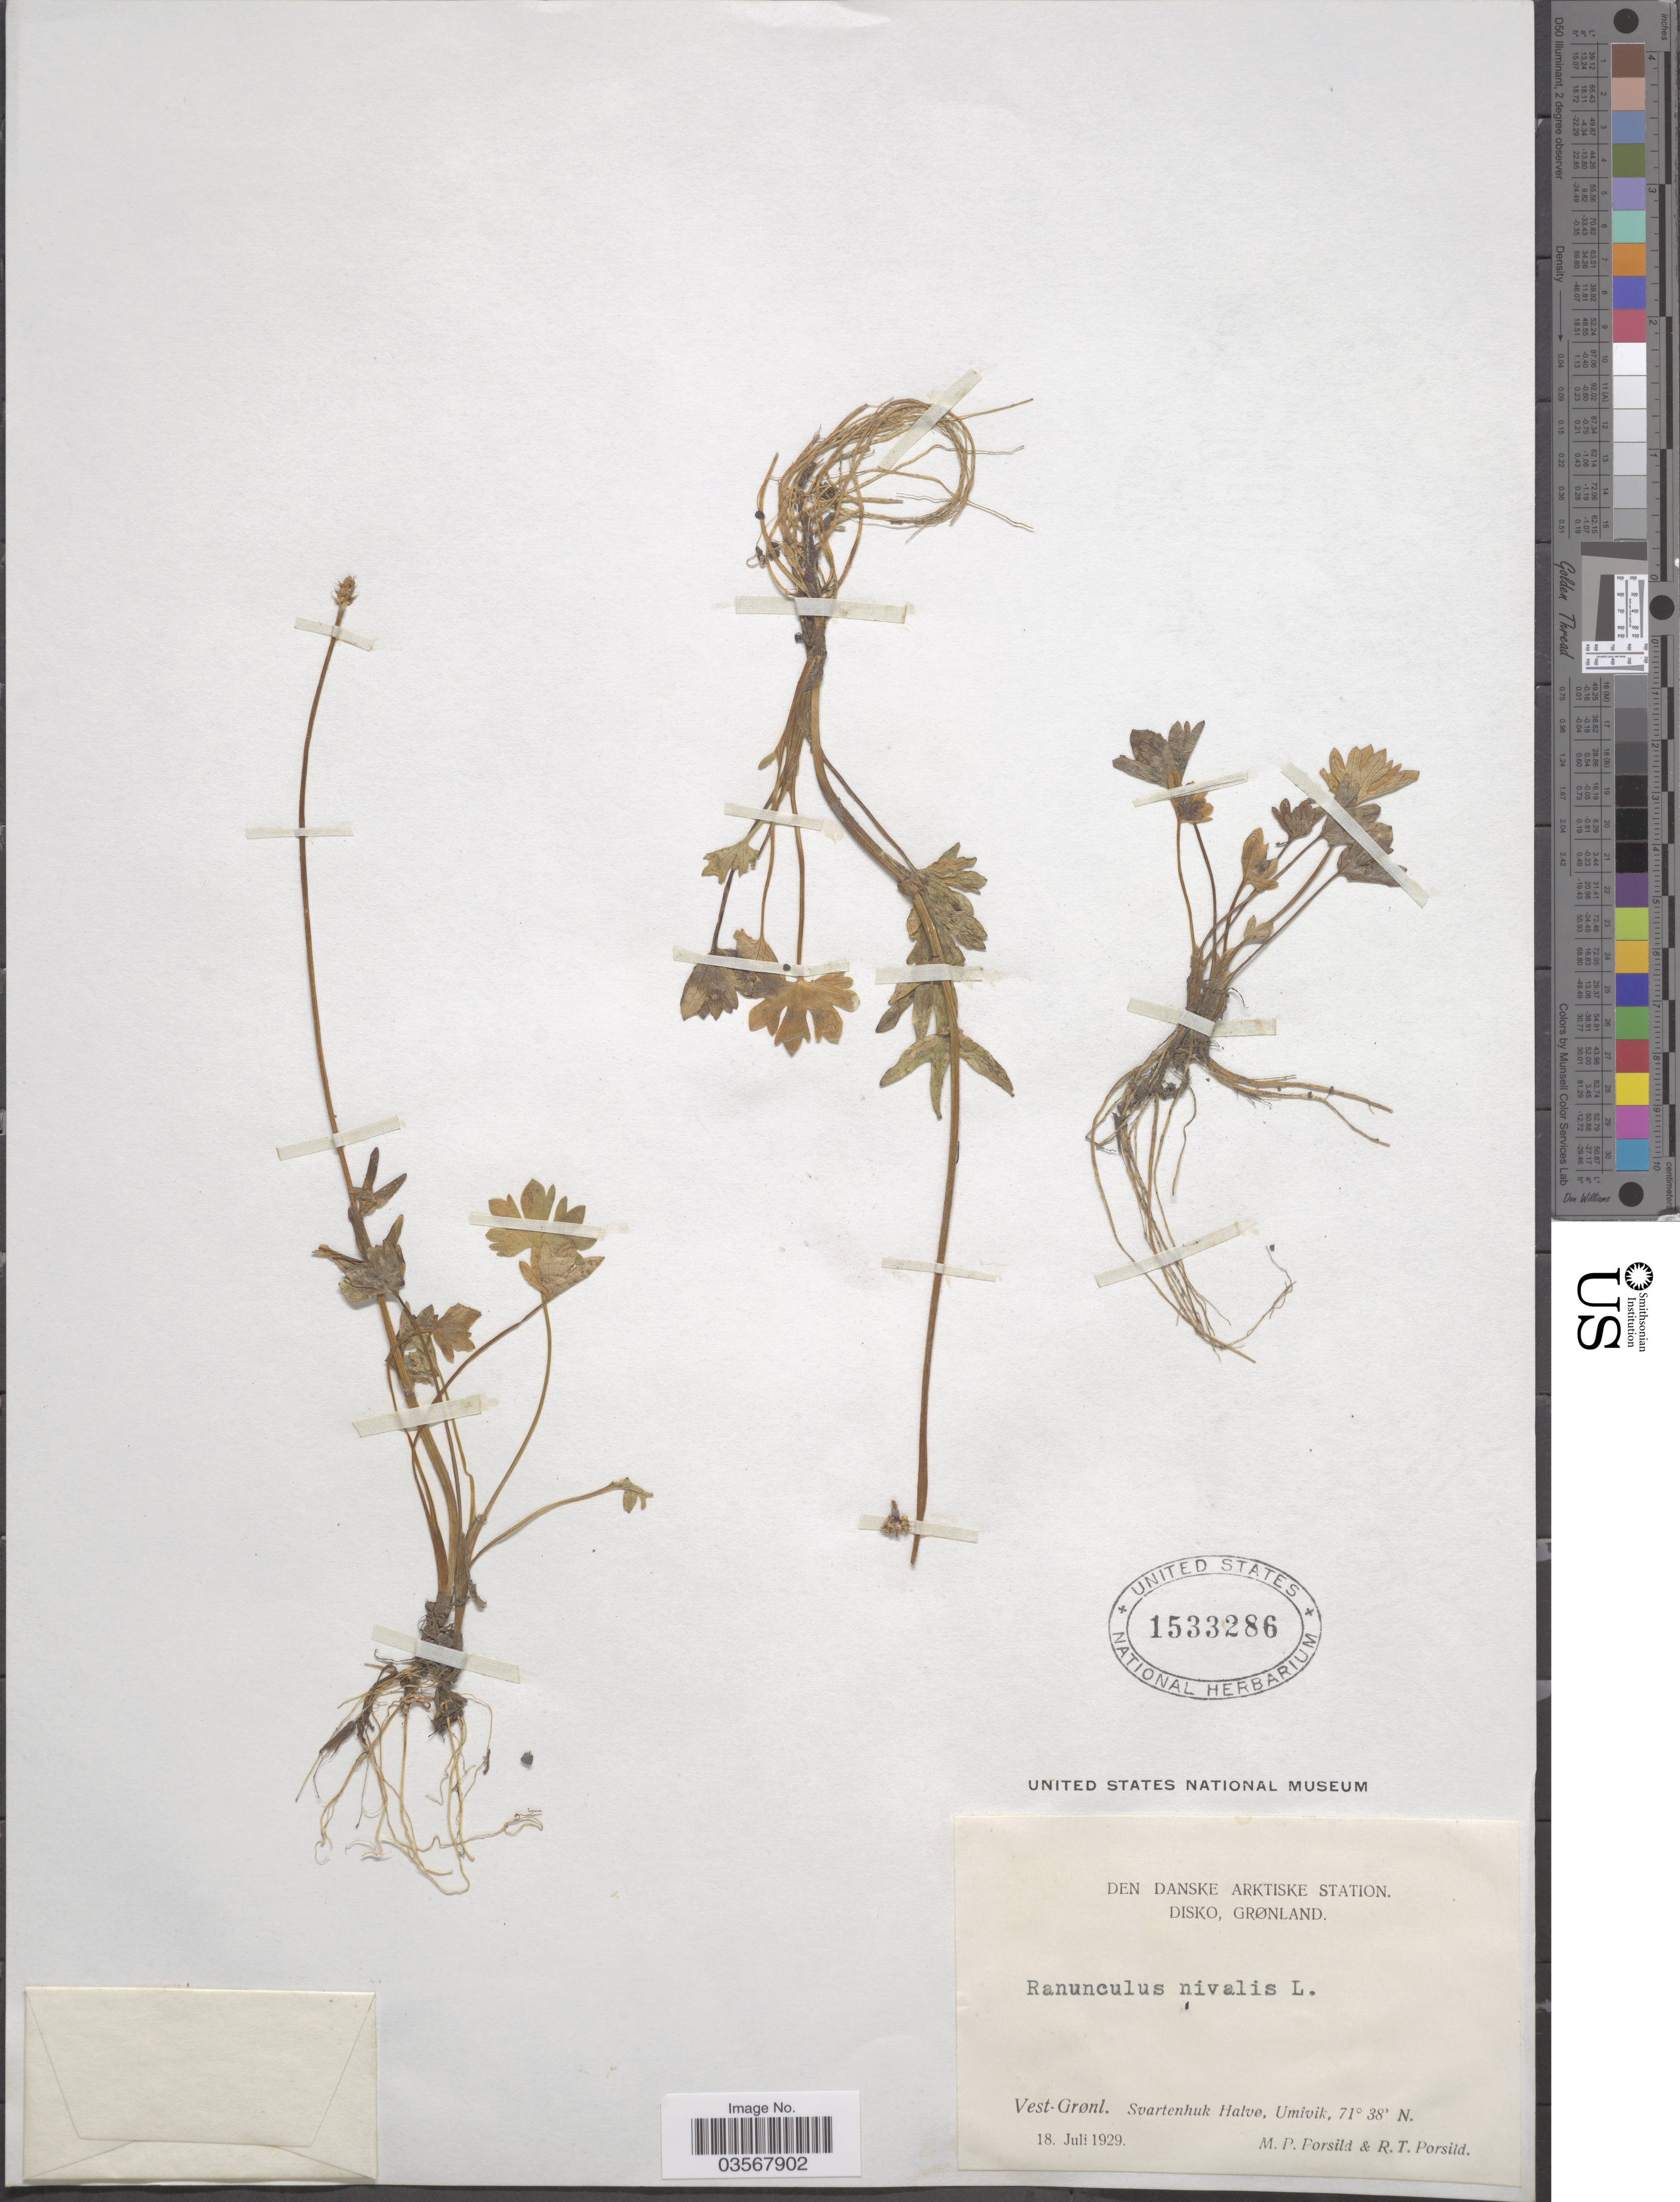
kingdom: Plantae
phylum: Tracheophyta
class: Magnoliopsida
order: Ranunculales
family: Ranunculaceae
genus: Ranunculus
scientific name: Ranunculus nivalis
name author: L.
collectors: M. P. Porsild & R. T. Porsild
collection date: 1929-07-18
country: Greenland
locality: Den Danska Arktiske Station. Disko, Grønland. Vest-Grønl. Svartenhuk Halvø, Umivik.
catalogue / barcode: US 1533286